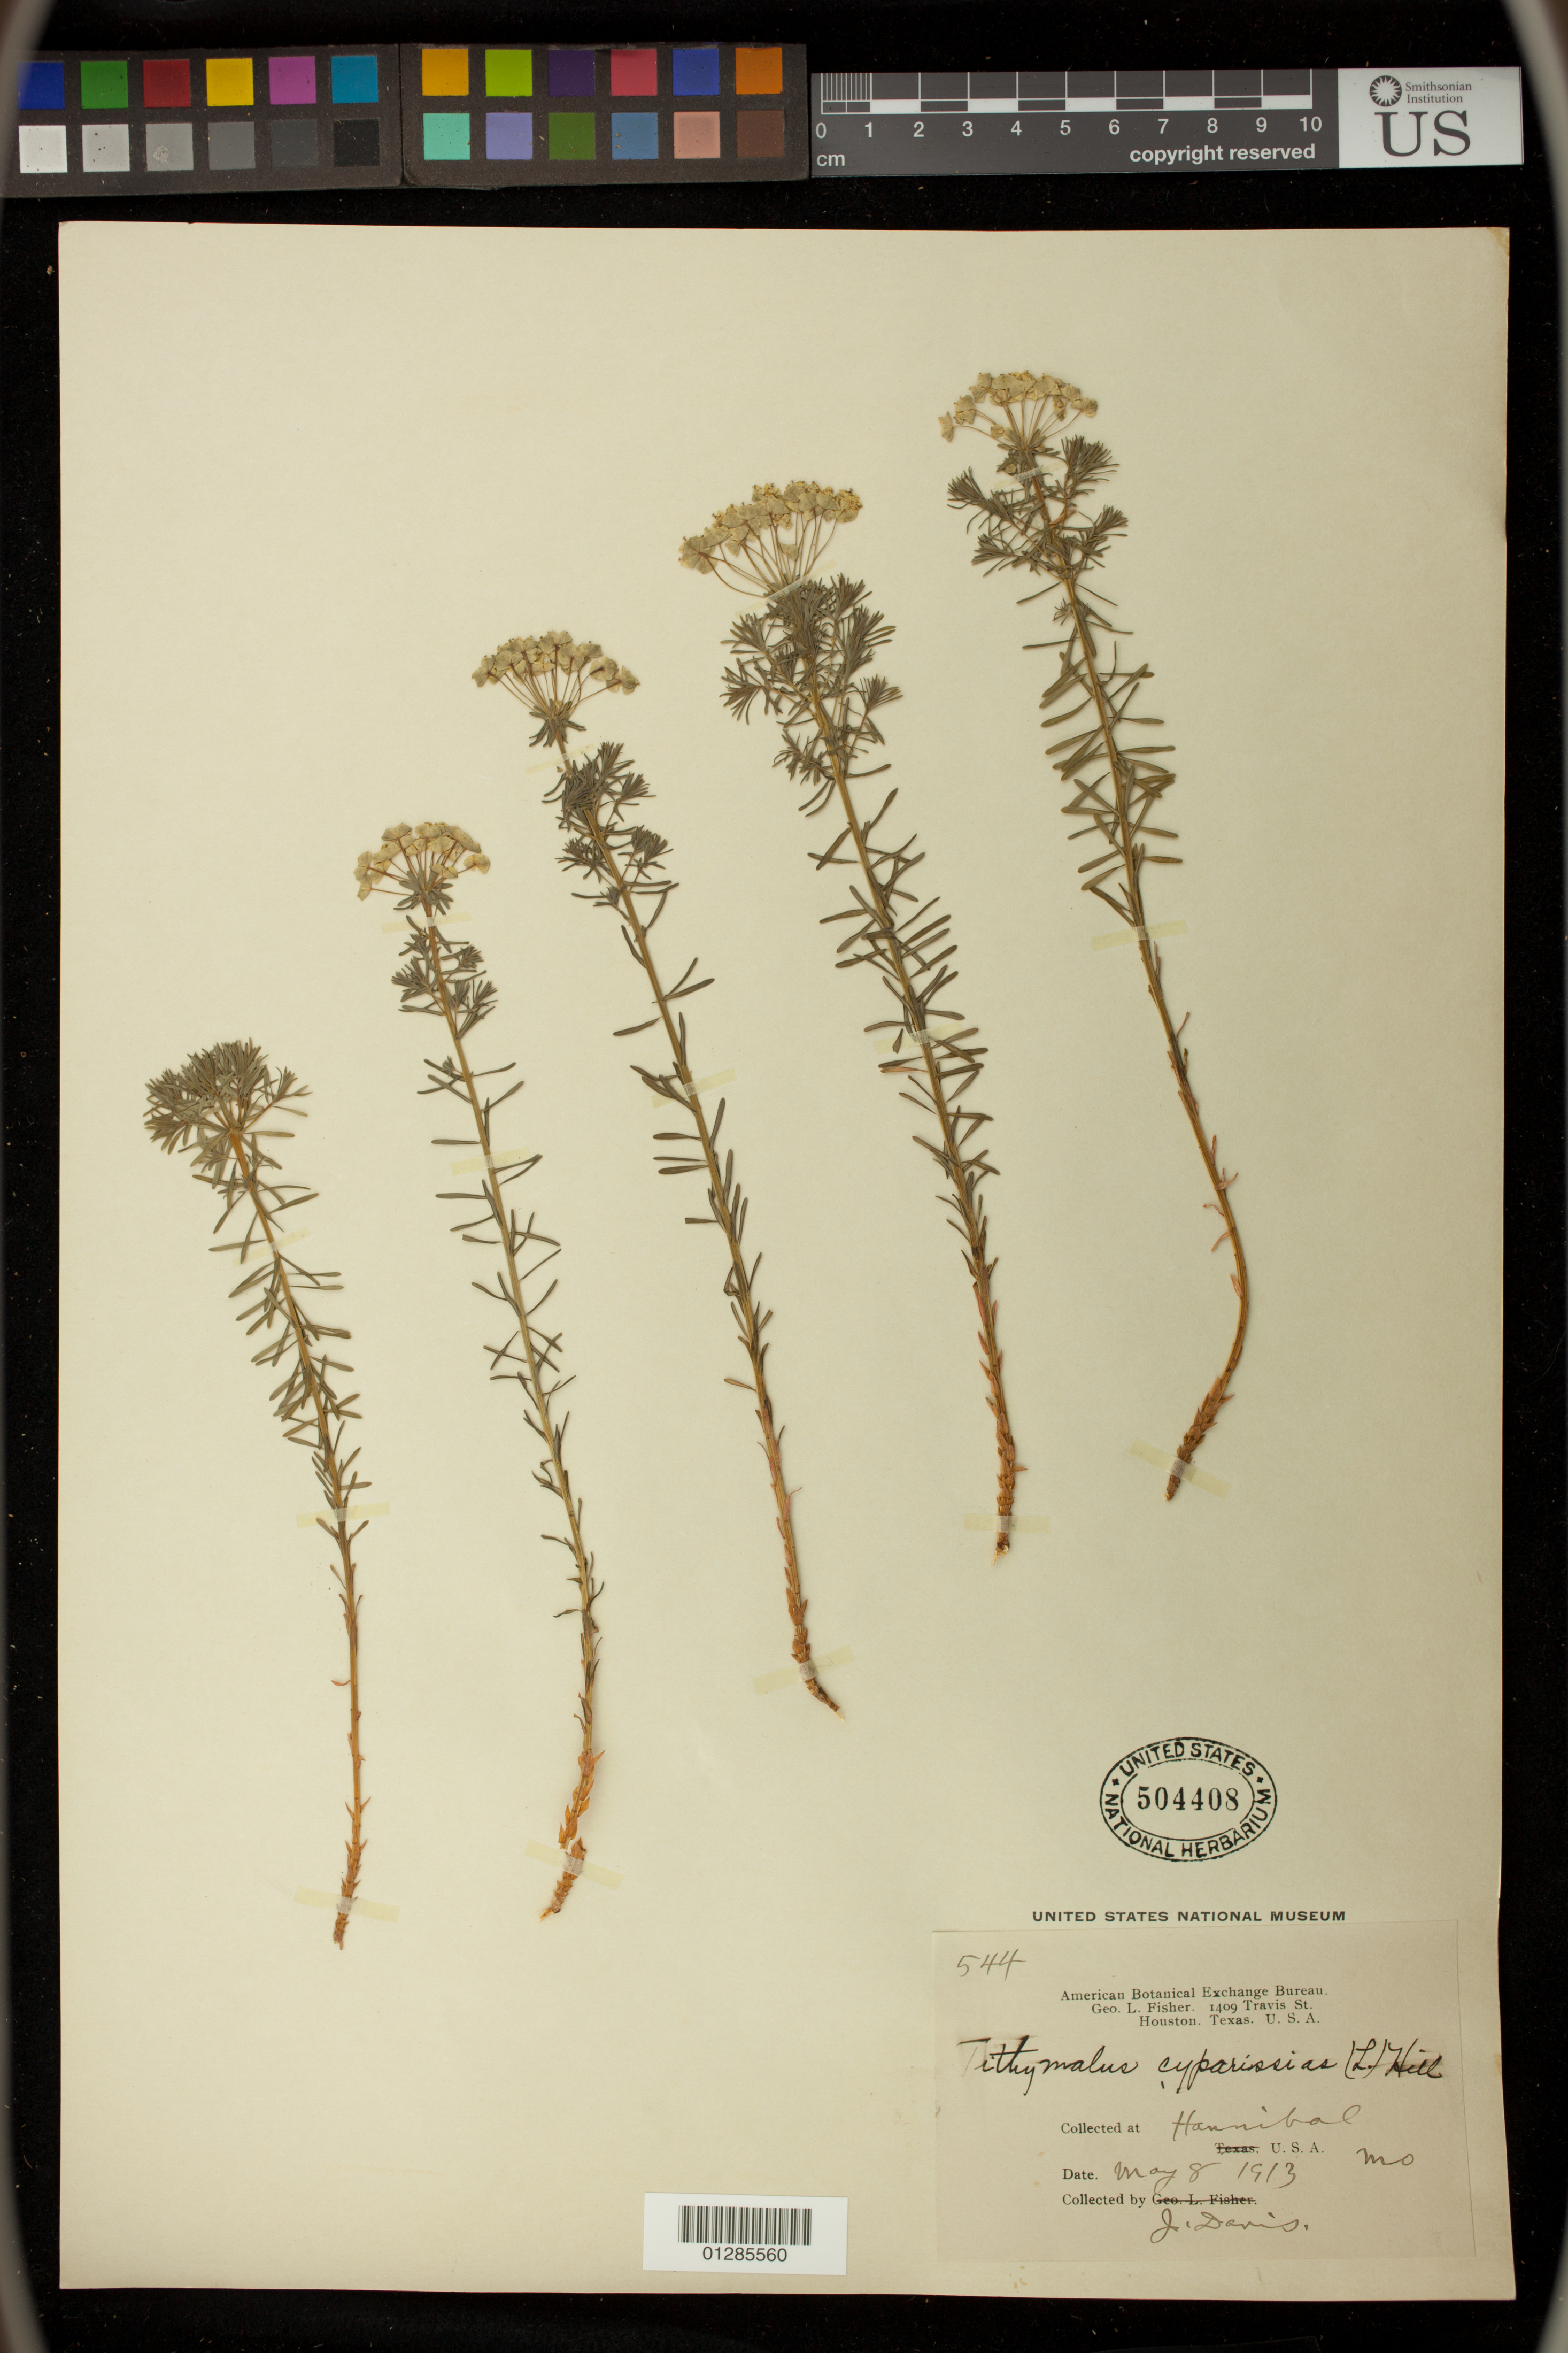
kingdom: Plantae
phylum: Tracheophyta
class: Magnoliopsida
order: Malpighiales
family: Euphorbiaceae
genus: Euphorbia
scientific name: Euphorbia cyparissias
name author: L.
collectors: J. Davis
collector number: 544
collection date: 1913-05-08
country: United States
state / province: Missouri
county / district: Marion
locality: Hannibal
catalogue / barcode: US 504408